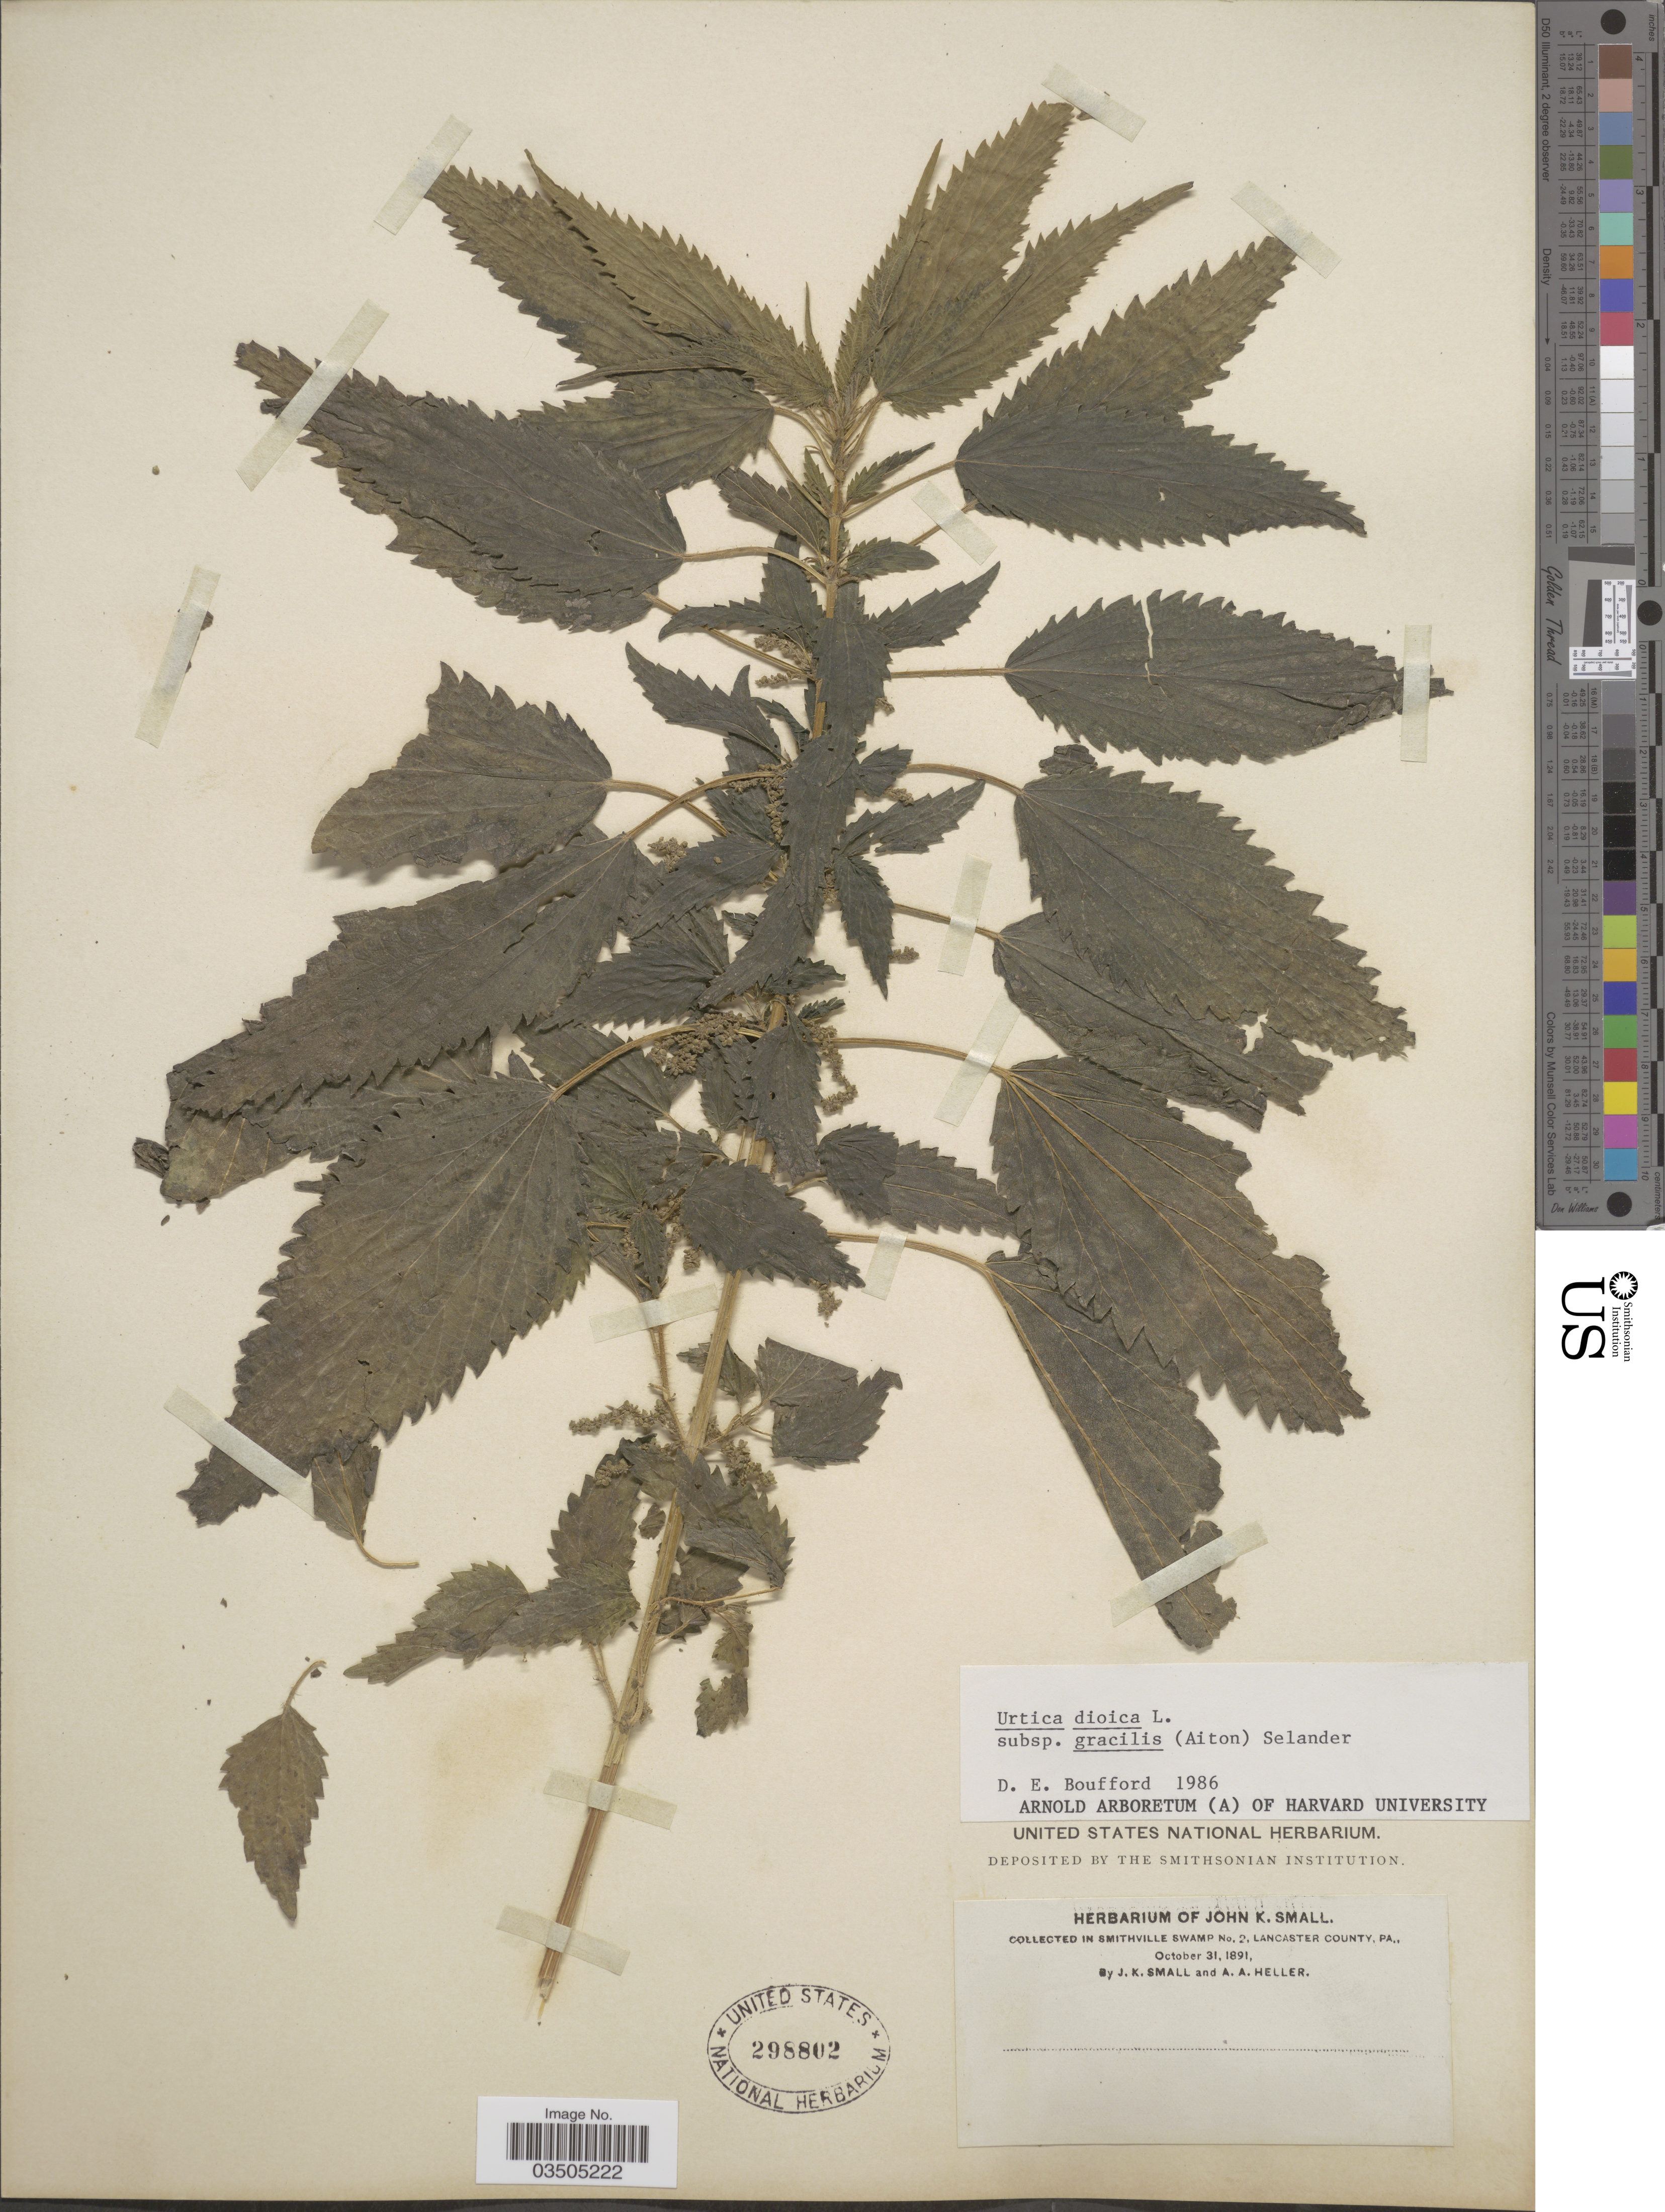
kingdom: Plantae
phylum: Tracheophyta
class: Magnoliopsida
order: Rosales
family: Urticaceae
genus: Urtica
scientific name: Urtica dioica subsp. gracilis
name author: L.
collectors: J. K. Small & A. A. Heller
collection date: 1891-10-31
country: United States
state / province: Pennsylvania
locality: Smithville Swamp No. 2, Lancaster County.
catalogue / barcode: US 298802